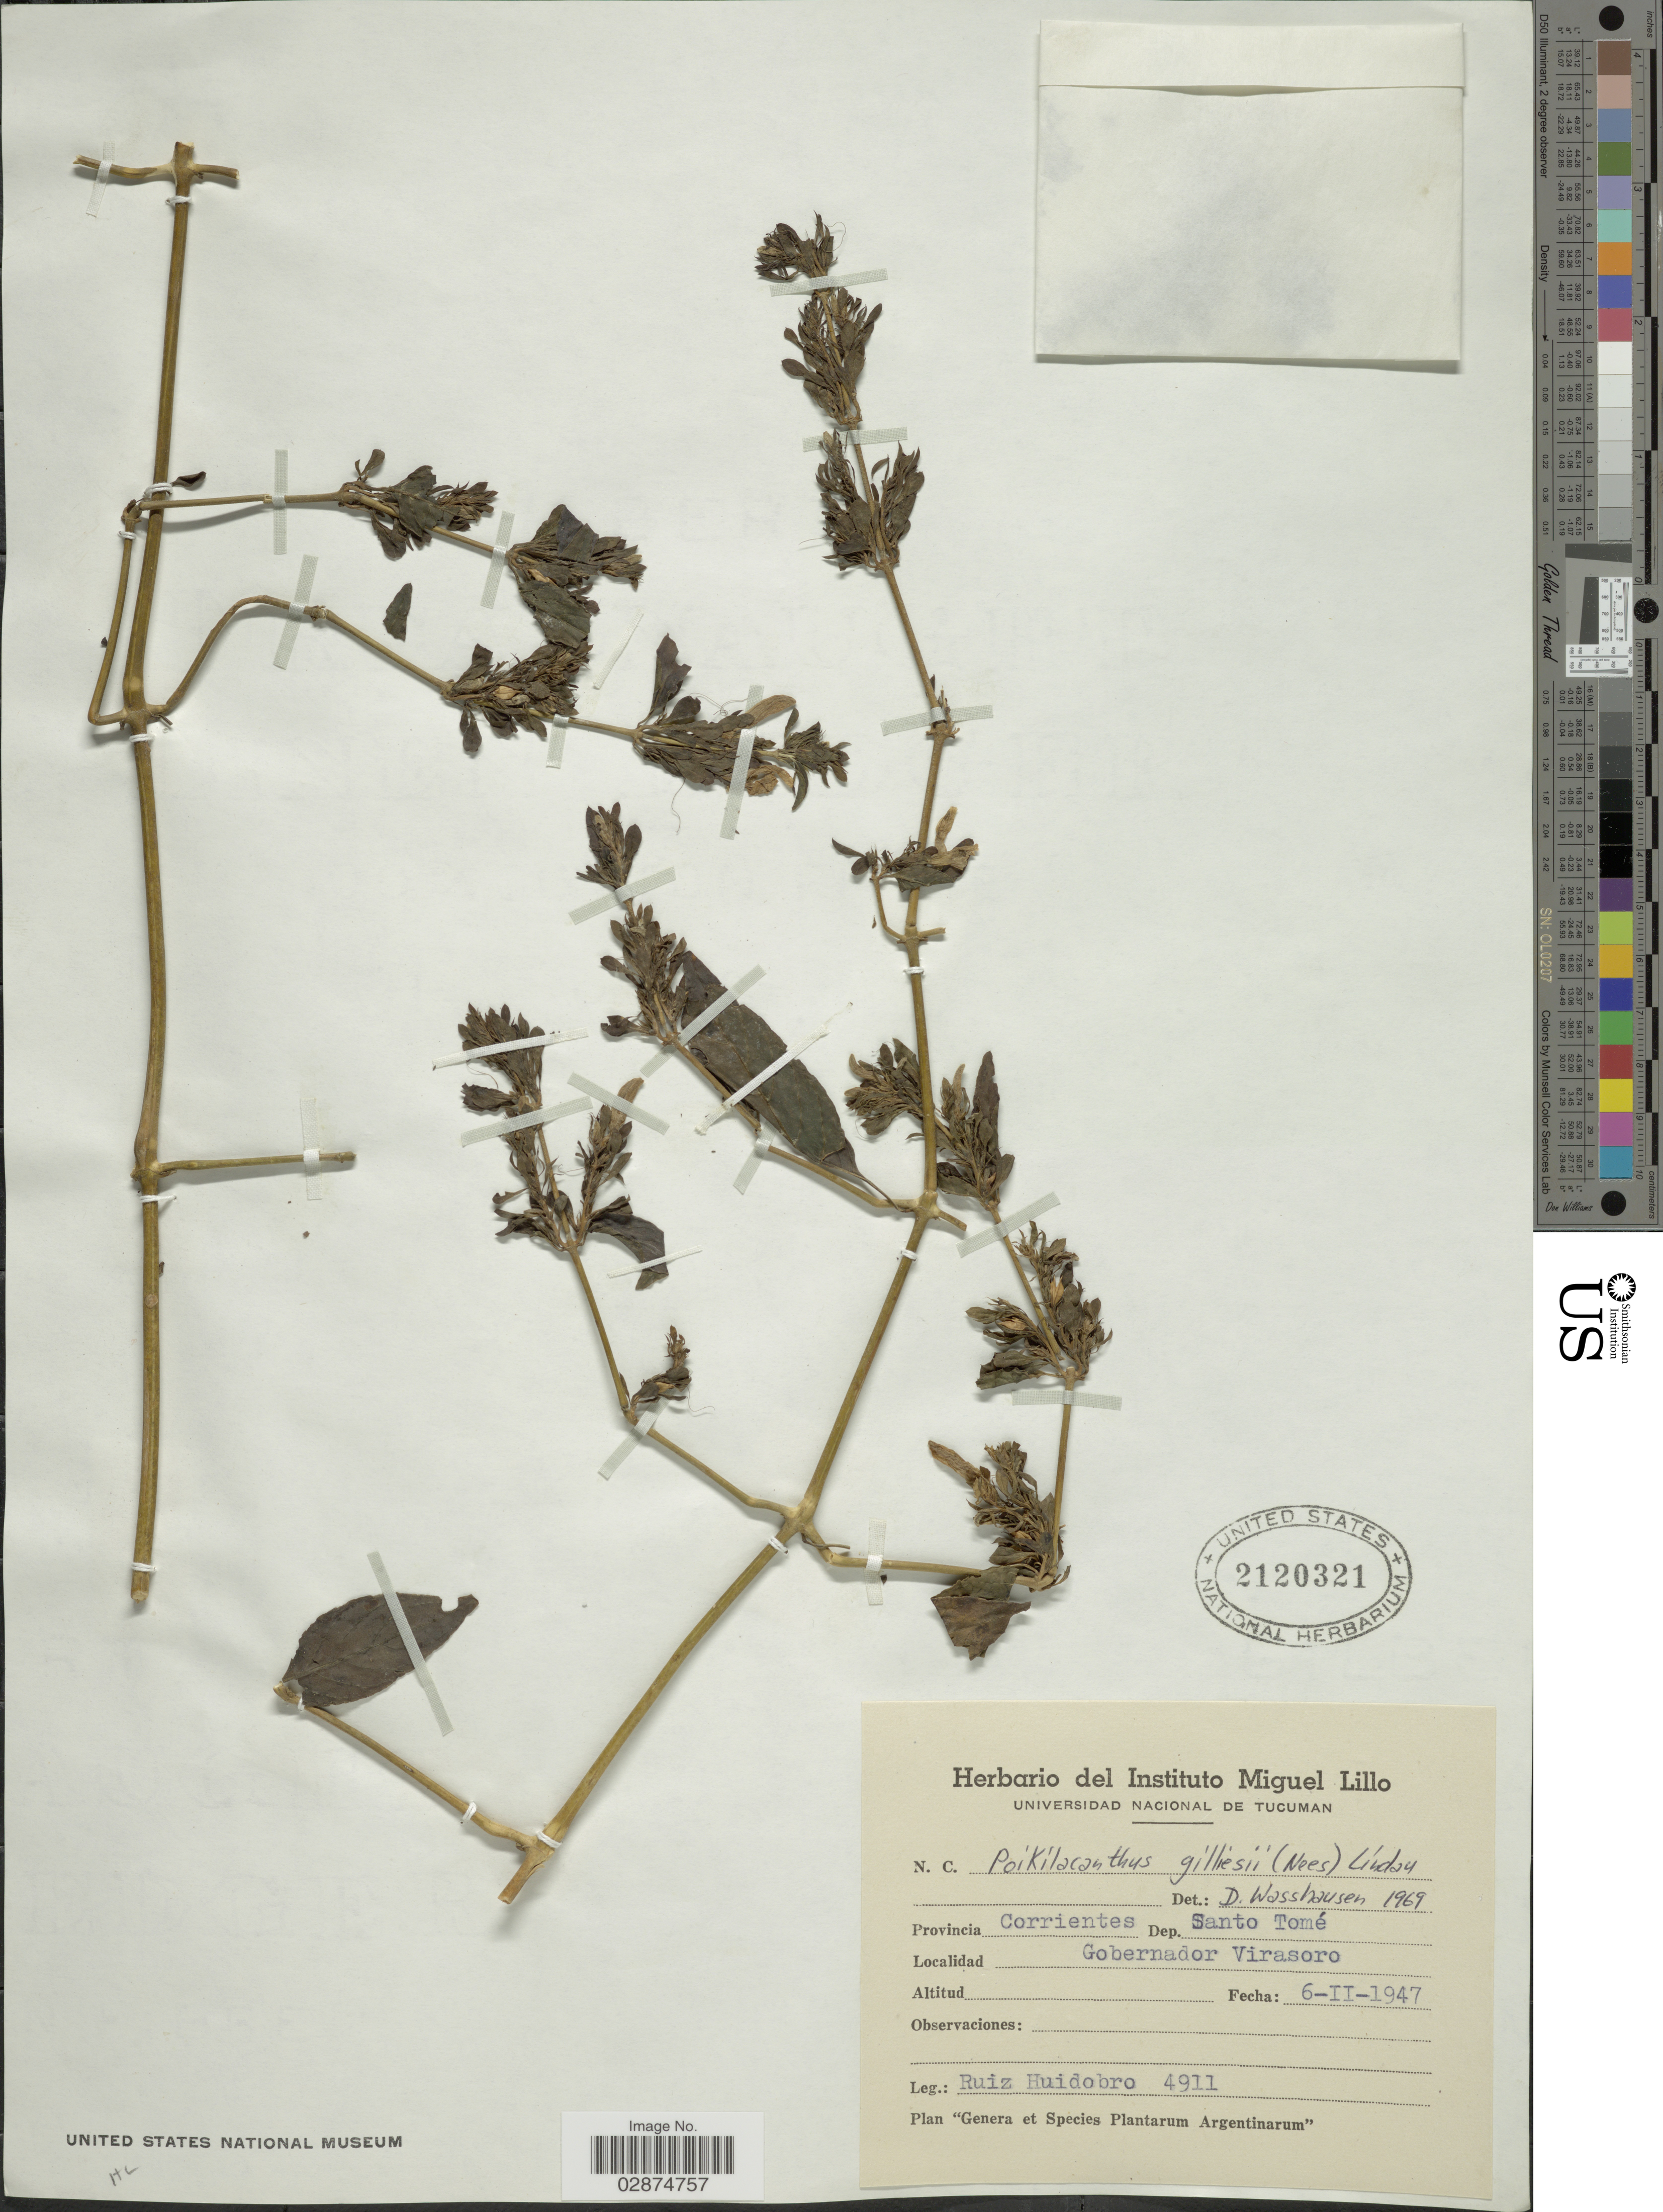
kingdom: Plantae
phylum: Tracheophyta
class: Magnoliopsida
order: Lamiales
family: Acanthaceae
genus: Poikilacanthus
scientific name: Poikilacanthus glandulosus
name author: (Nees) Ariza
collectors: R. Huidobro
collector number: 4911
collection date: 1947-02-06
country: Argentina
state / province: Corrientes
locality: Dep. Santo Tomé. Gobernador Virasoro.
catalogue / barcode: US 2120321